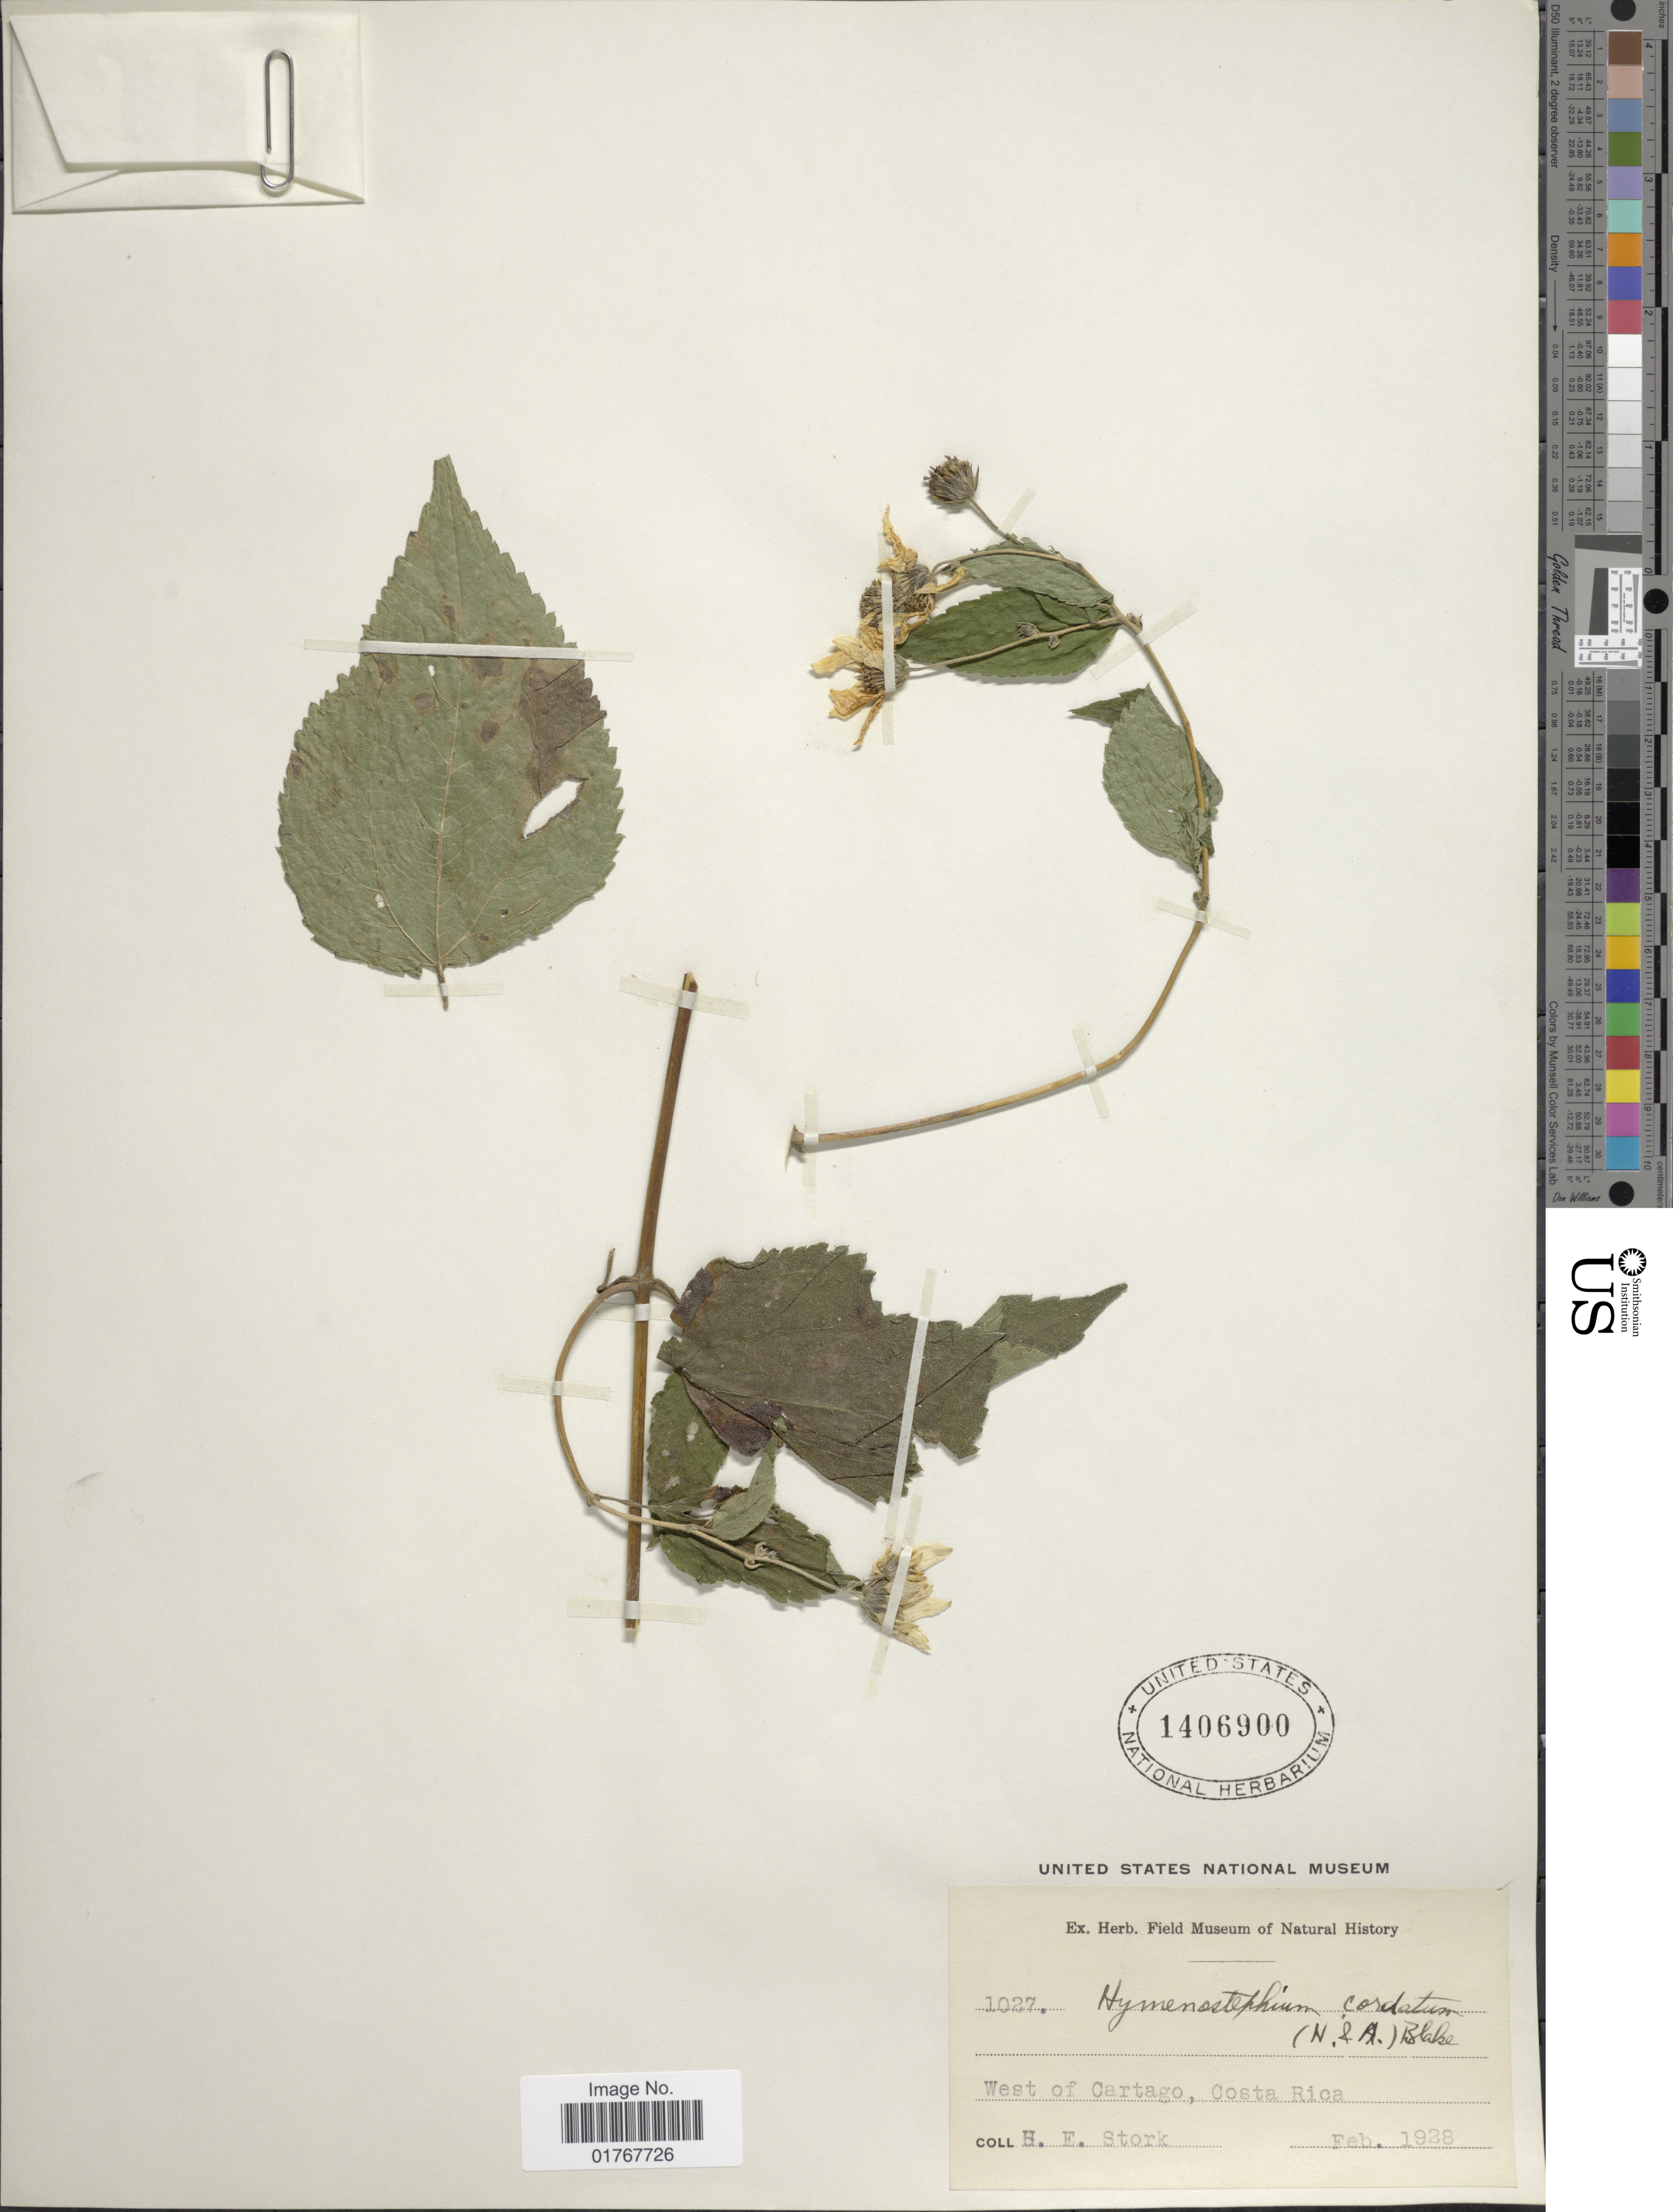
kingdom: Plantae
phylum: Tracheophyta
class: Magnoliopsida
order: Asterales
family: Asteraceae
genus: Viguiera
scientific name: Viguiera cordata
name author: (Hook. & Arn.) D'Arcy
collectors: H. E. Stork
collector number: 1027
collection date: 1928-02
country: Costa Rica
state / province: Cartago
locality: West of Cartago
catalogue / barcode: US 1406900